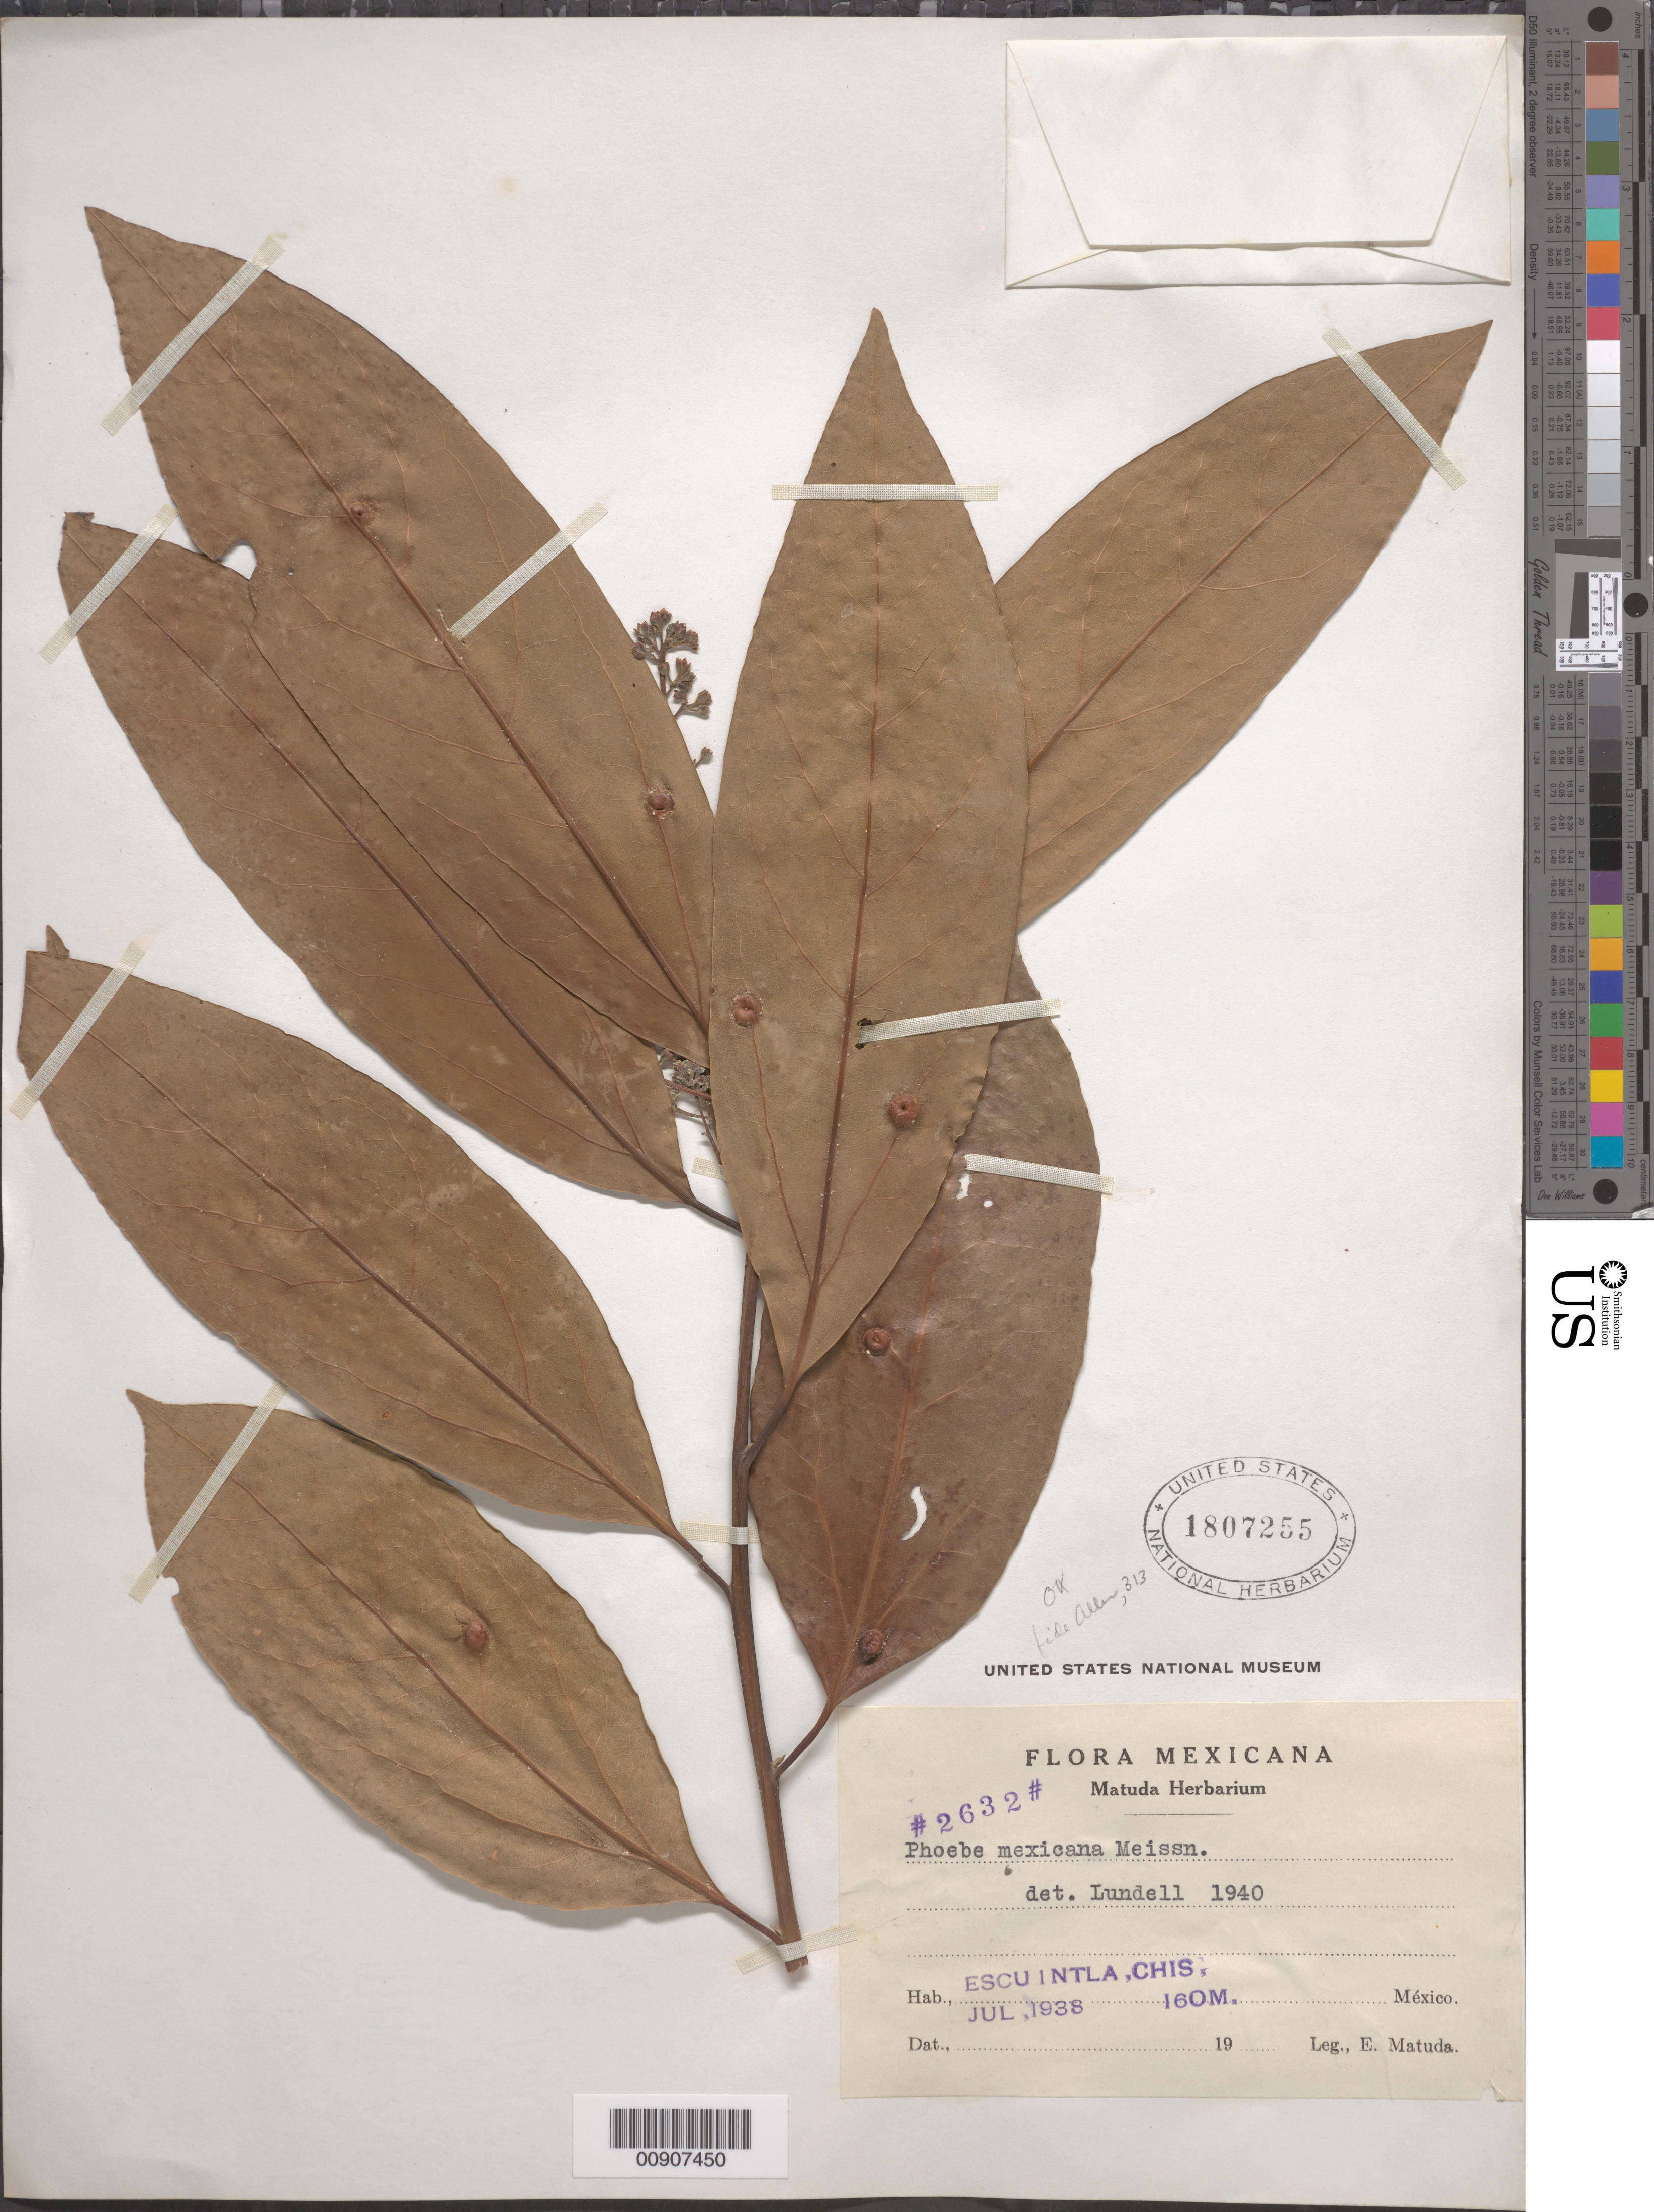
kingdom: Plantae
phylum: Tracheophyta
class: Magnoliopsida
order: Laurales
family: Lauraceae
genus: Phoebe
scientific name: Phoebe mexicana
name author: Meisn.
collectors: E. Matuda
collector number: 2632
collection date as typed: Jul 1938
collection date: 1938-07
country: Mexico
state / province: Chiapas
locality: Escuintla, Chiapas.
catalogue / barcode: US 1807255